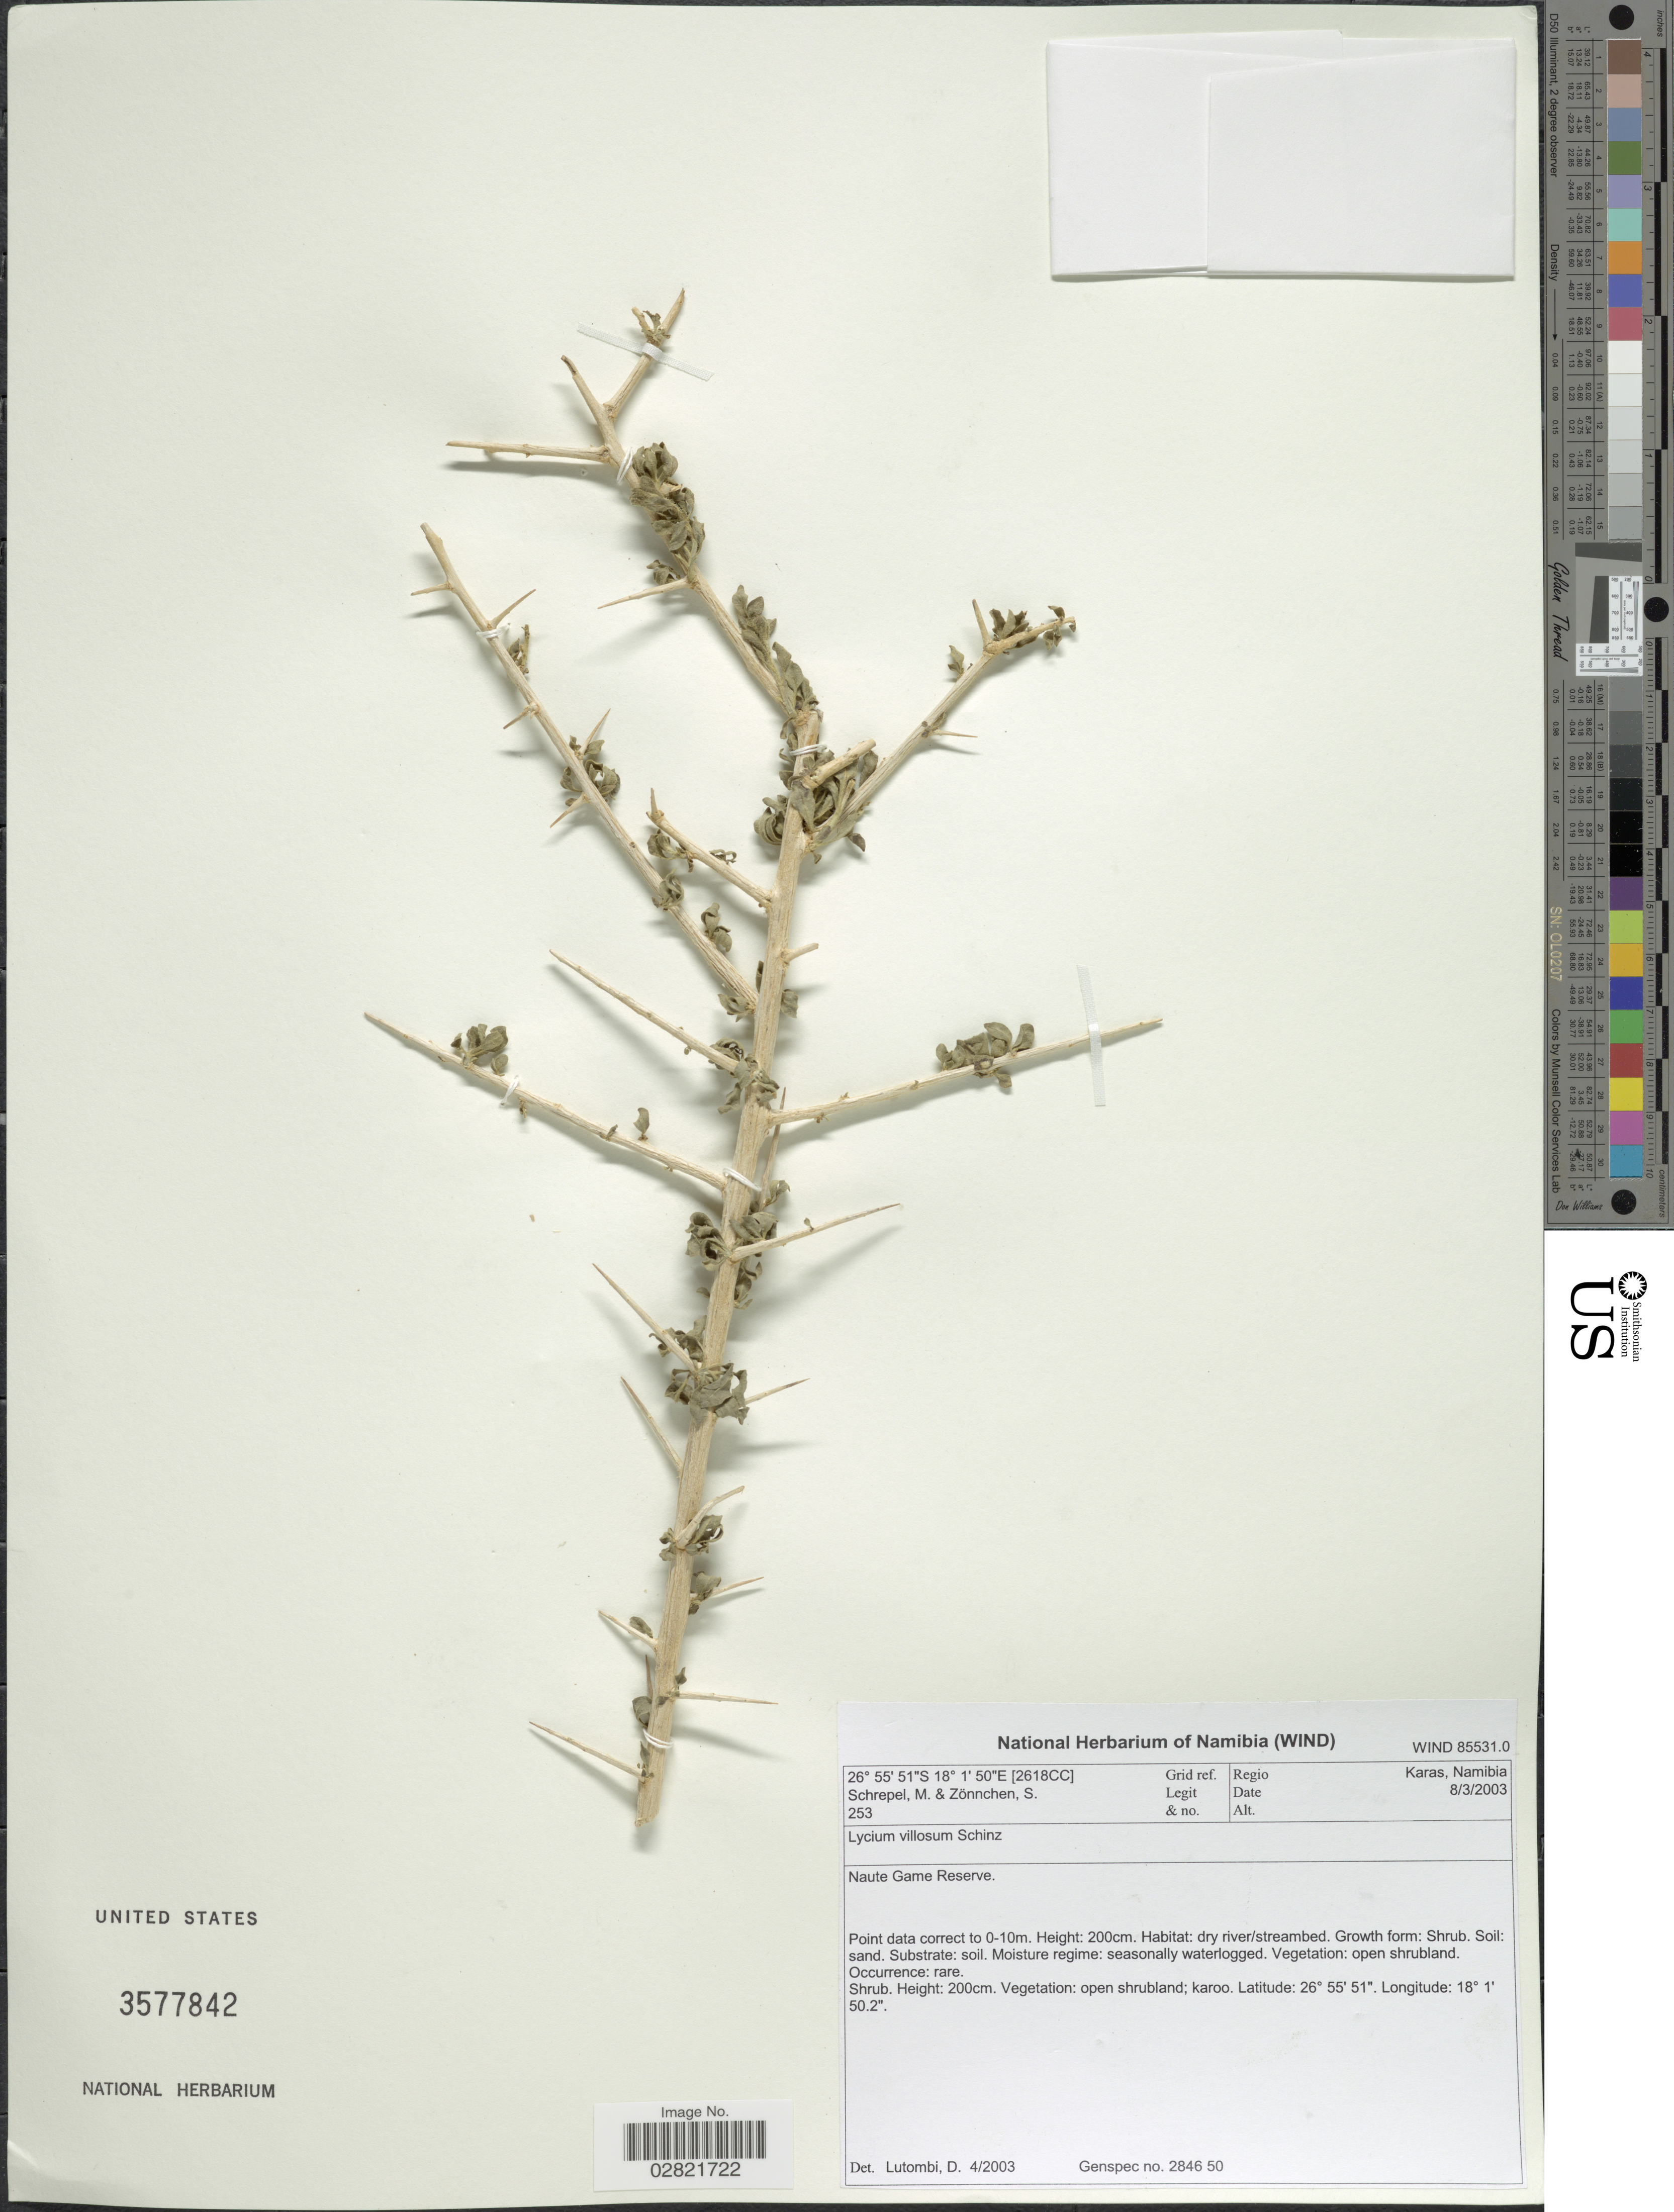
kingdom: Plantae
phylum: Tracheophyta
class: Magnoliopsida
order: Solanales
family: Solanaceae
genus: Lycium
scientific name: Lycium villosum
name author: Schinz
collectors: M. Schrepel & S. Zonnchen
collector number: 253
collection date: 2003-03-08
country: Namibia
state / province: Karas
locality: [2618CC] Grid ref. Regio Karas. Naute Game Reserve.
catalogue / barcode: US 3577842